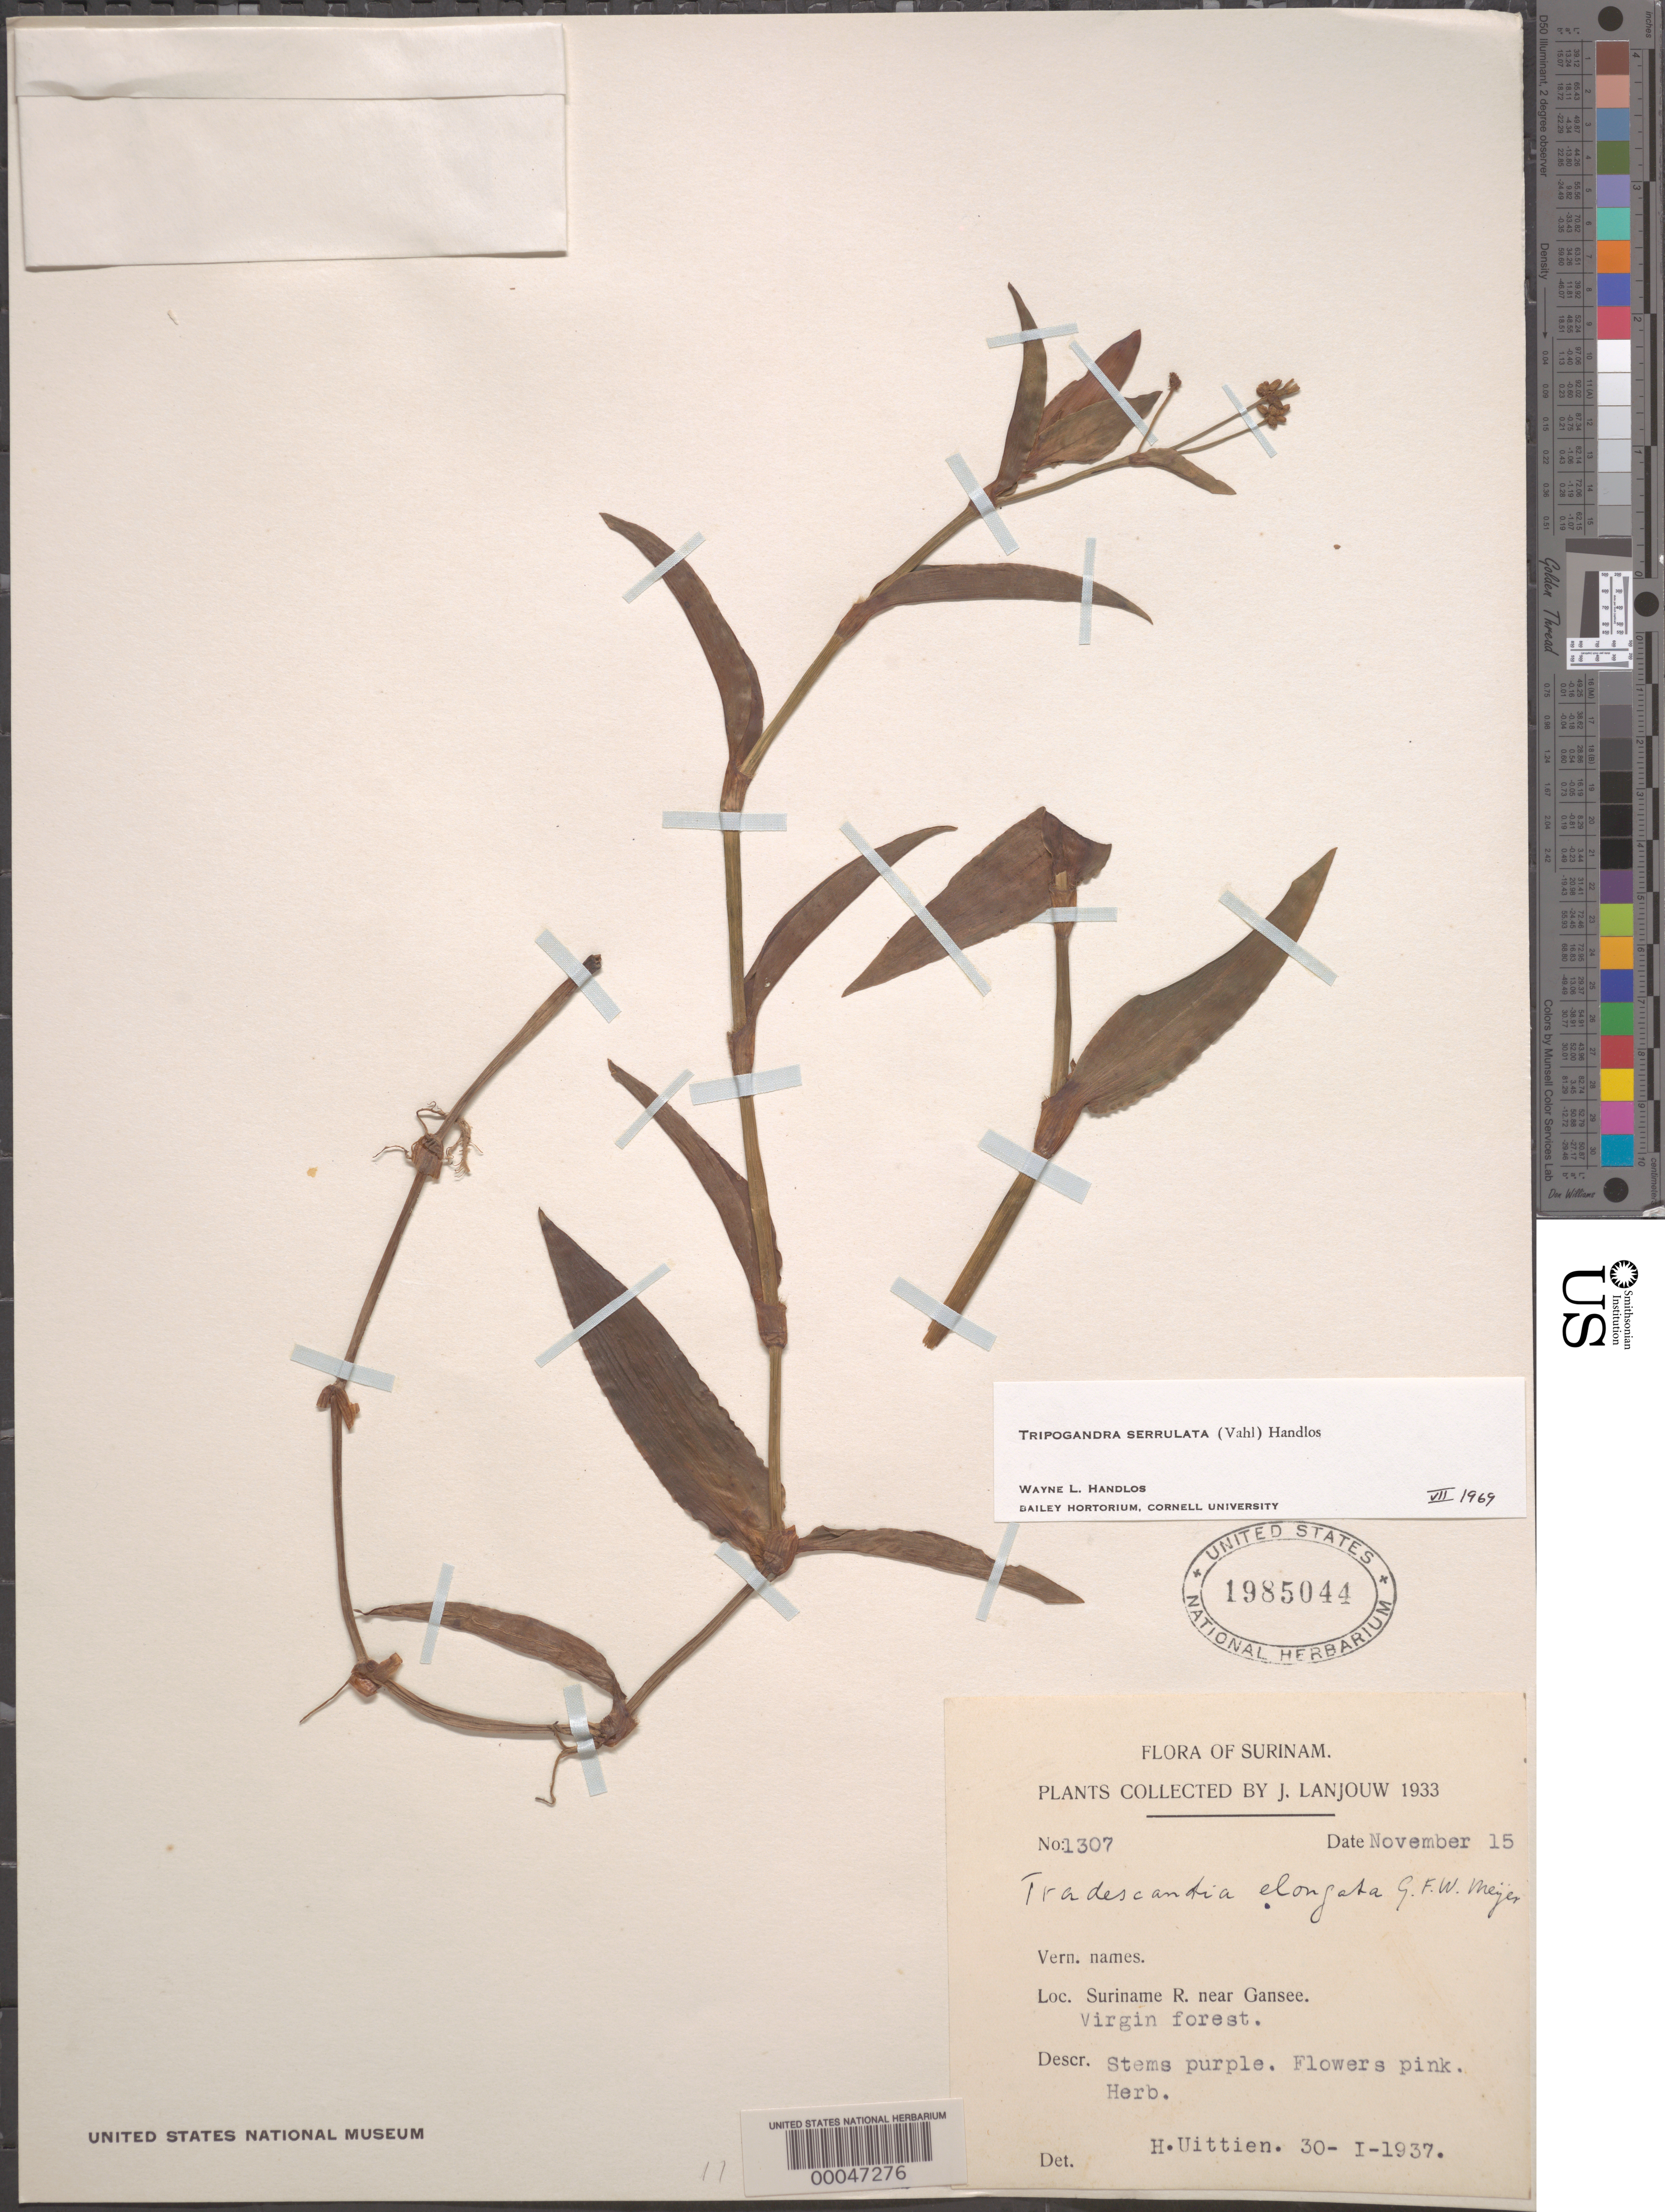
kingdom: Plantae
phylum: Tracheophyta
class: Liliopsida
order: Commelinales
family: Commelinaceae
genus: Tripogandra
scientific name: Tripogandra serrulata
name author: (Vahl) Handlos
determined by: Handlos, W. L.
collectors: J. Lanjouw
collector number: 1307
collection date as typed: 15 Nov 1933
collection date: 1933-11-15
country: Suriname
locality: Suriname river near gansee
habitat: Virgin forest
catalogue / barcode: US 1985044